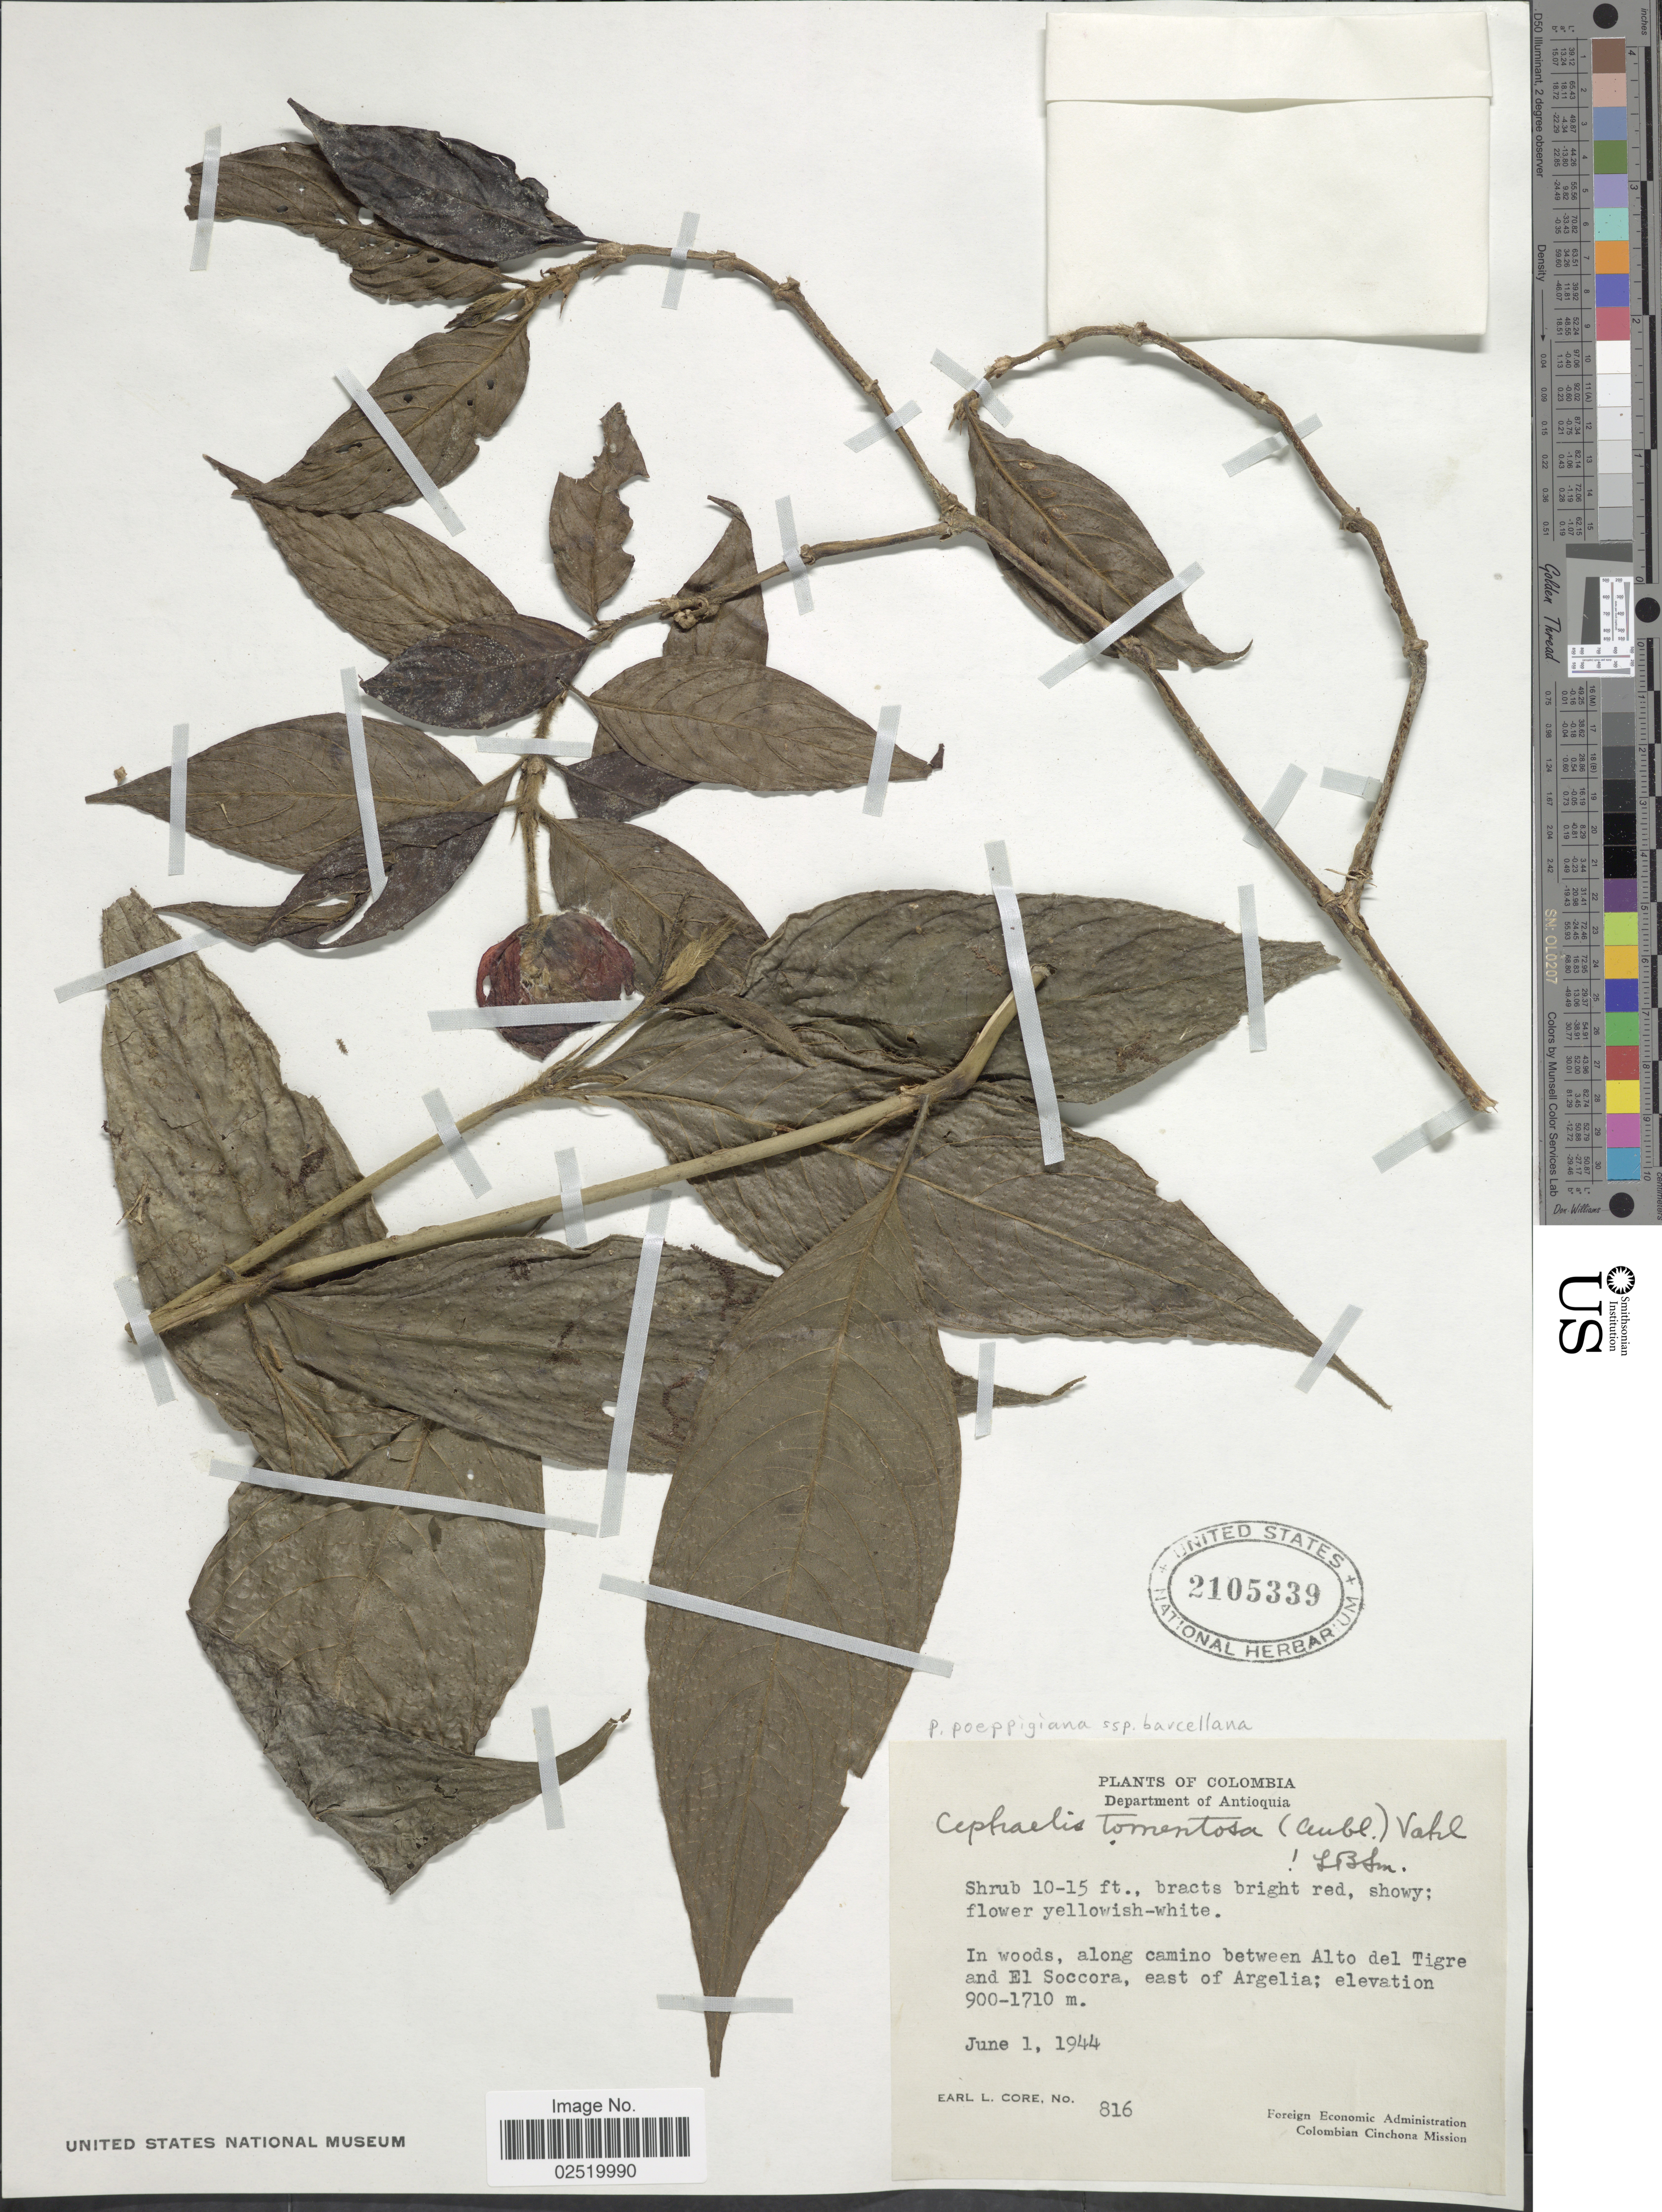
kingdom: Plantae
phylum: Tracheophyta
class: Magnoliopsida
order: Gentianales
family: Rubiaceae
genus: Psychotria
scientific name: Psychotria poeppigiana subsp. barcellana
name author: (Müll. Arg.) Steyerm.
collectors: E. L. Core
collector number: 816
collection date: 1944-06-01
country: Colombia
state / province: Antioquia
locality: Department of Antioquia, In woods, along camino between Alto del Tigre and El Soccora, east of Argelia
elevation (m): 900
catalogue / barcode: US 2105339